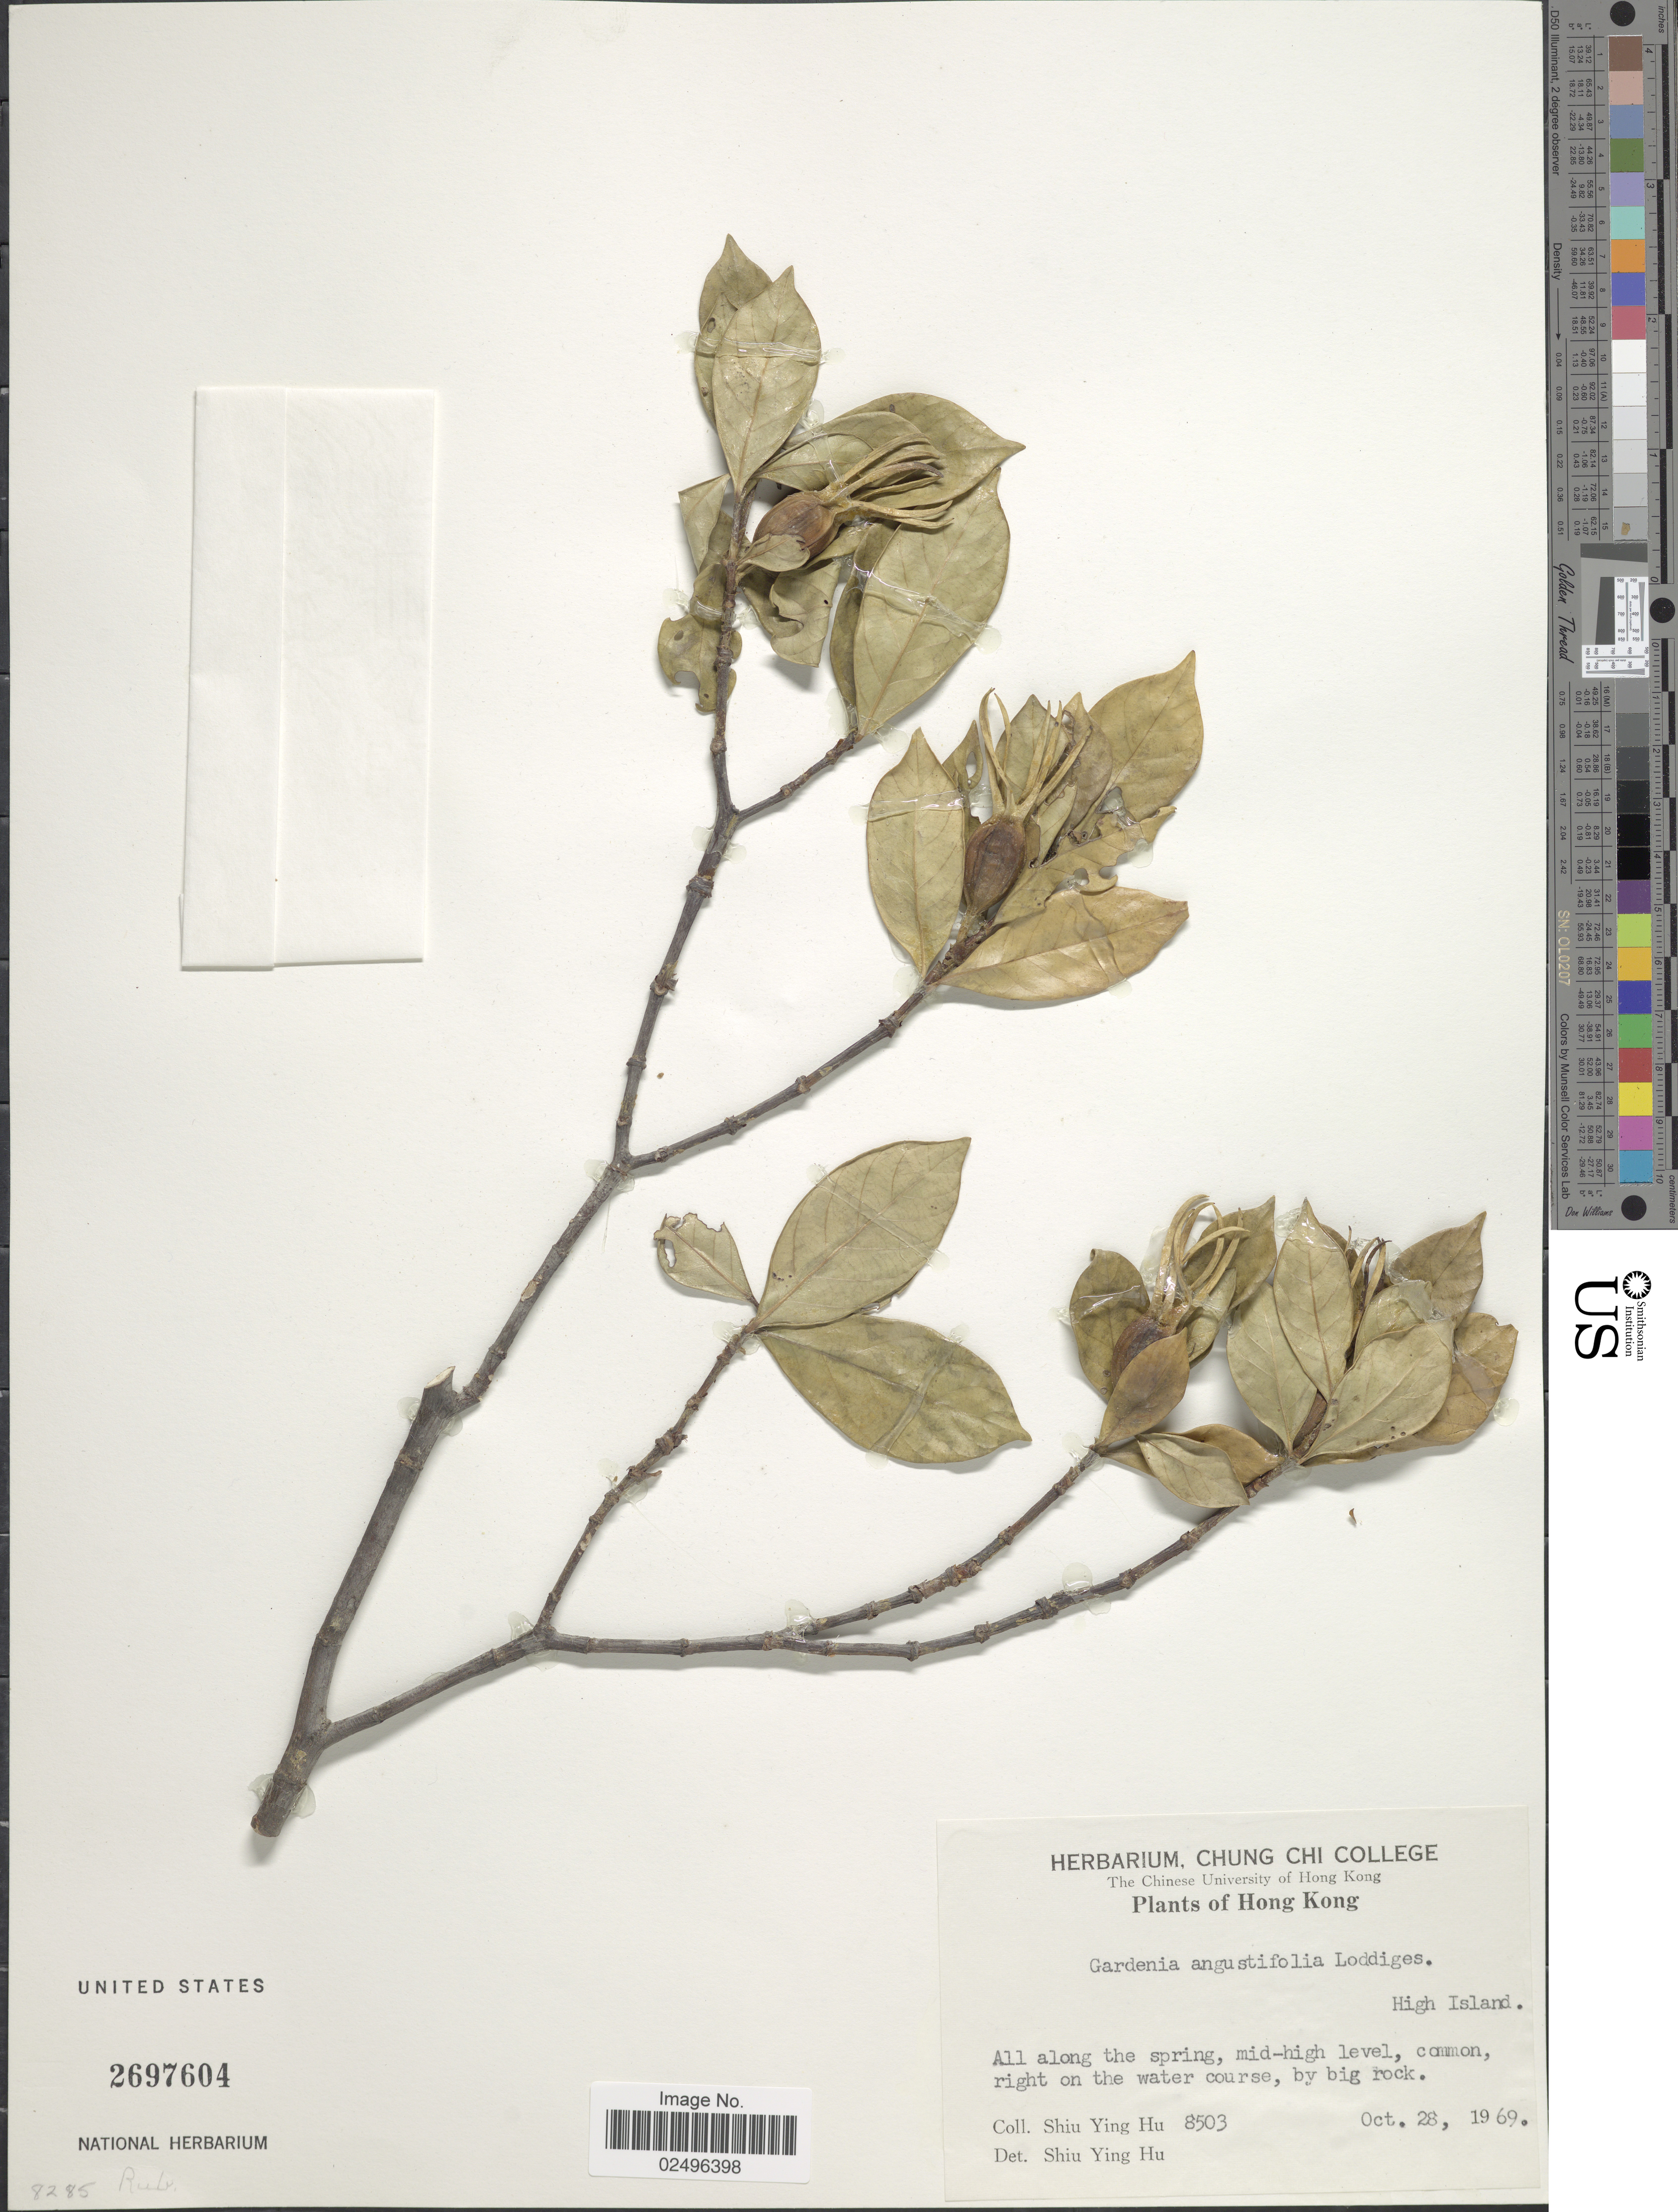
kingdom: Plantae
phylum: Tracheophyta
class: Magnoliopsida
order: Gentianales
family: Rubiaceae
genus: Gardenia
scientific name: Gardenia angustifolia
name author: Lodd.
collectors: S. Y. Hu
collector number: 8503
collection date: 1969-10-28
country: China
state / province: Hong Kong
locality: Hong Kong, High Island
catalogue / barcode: US 2697604